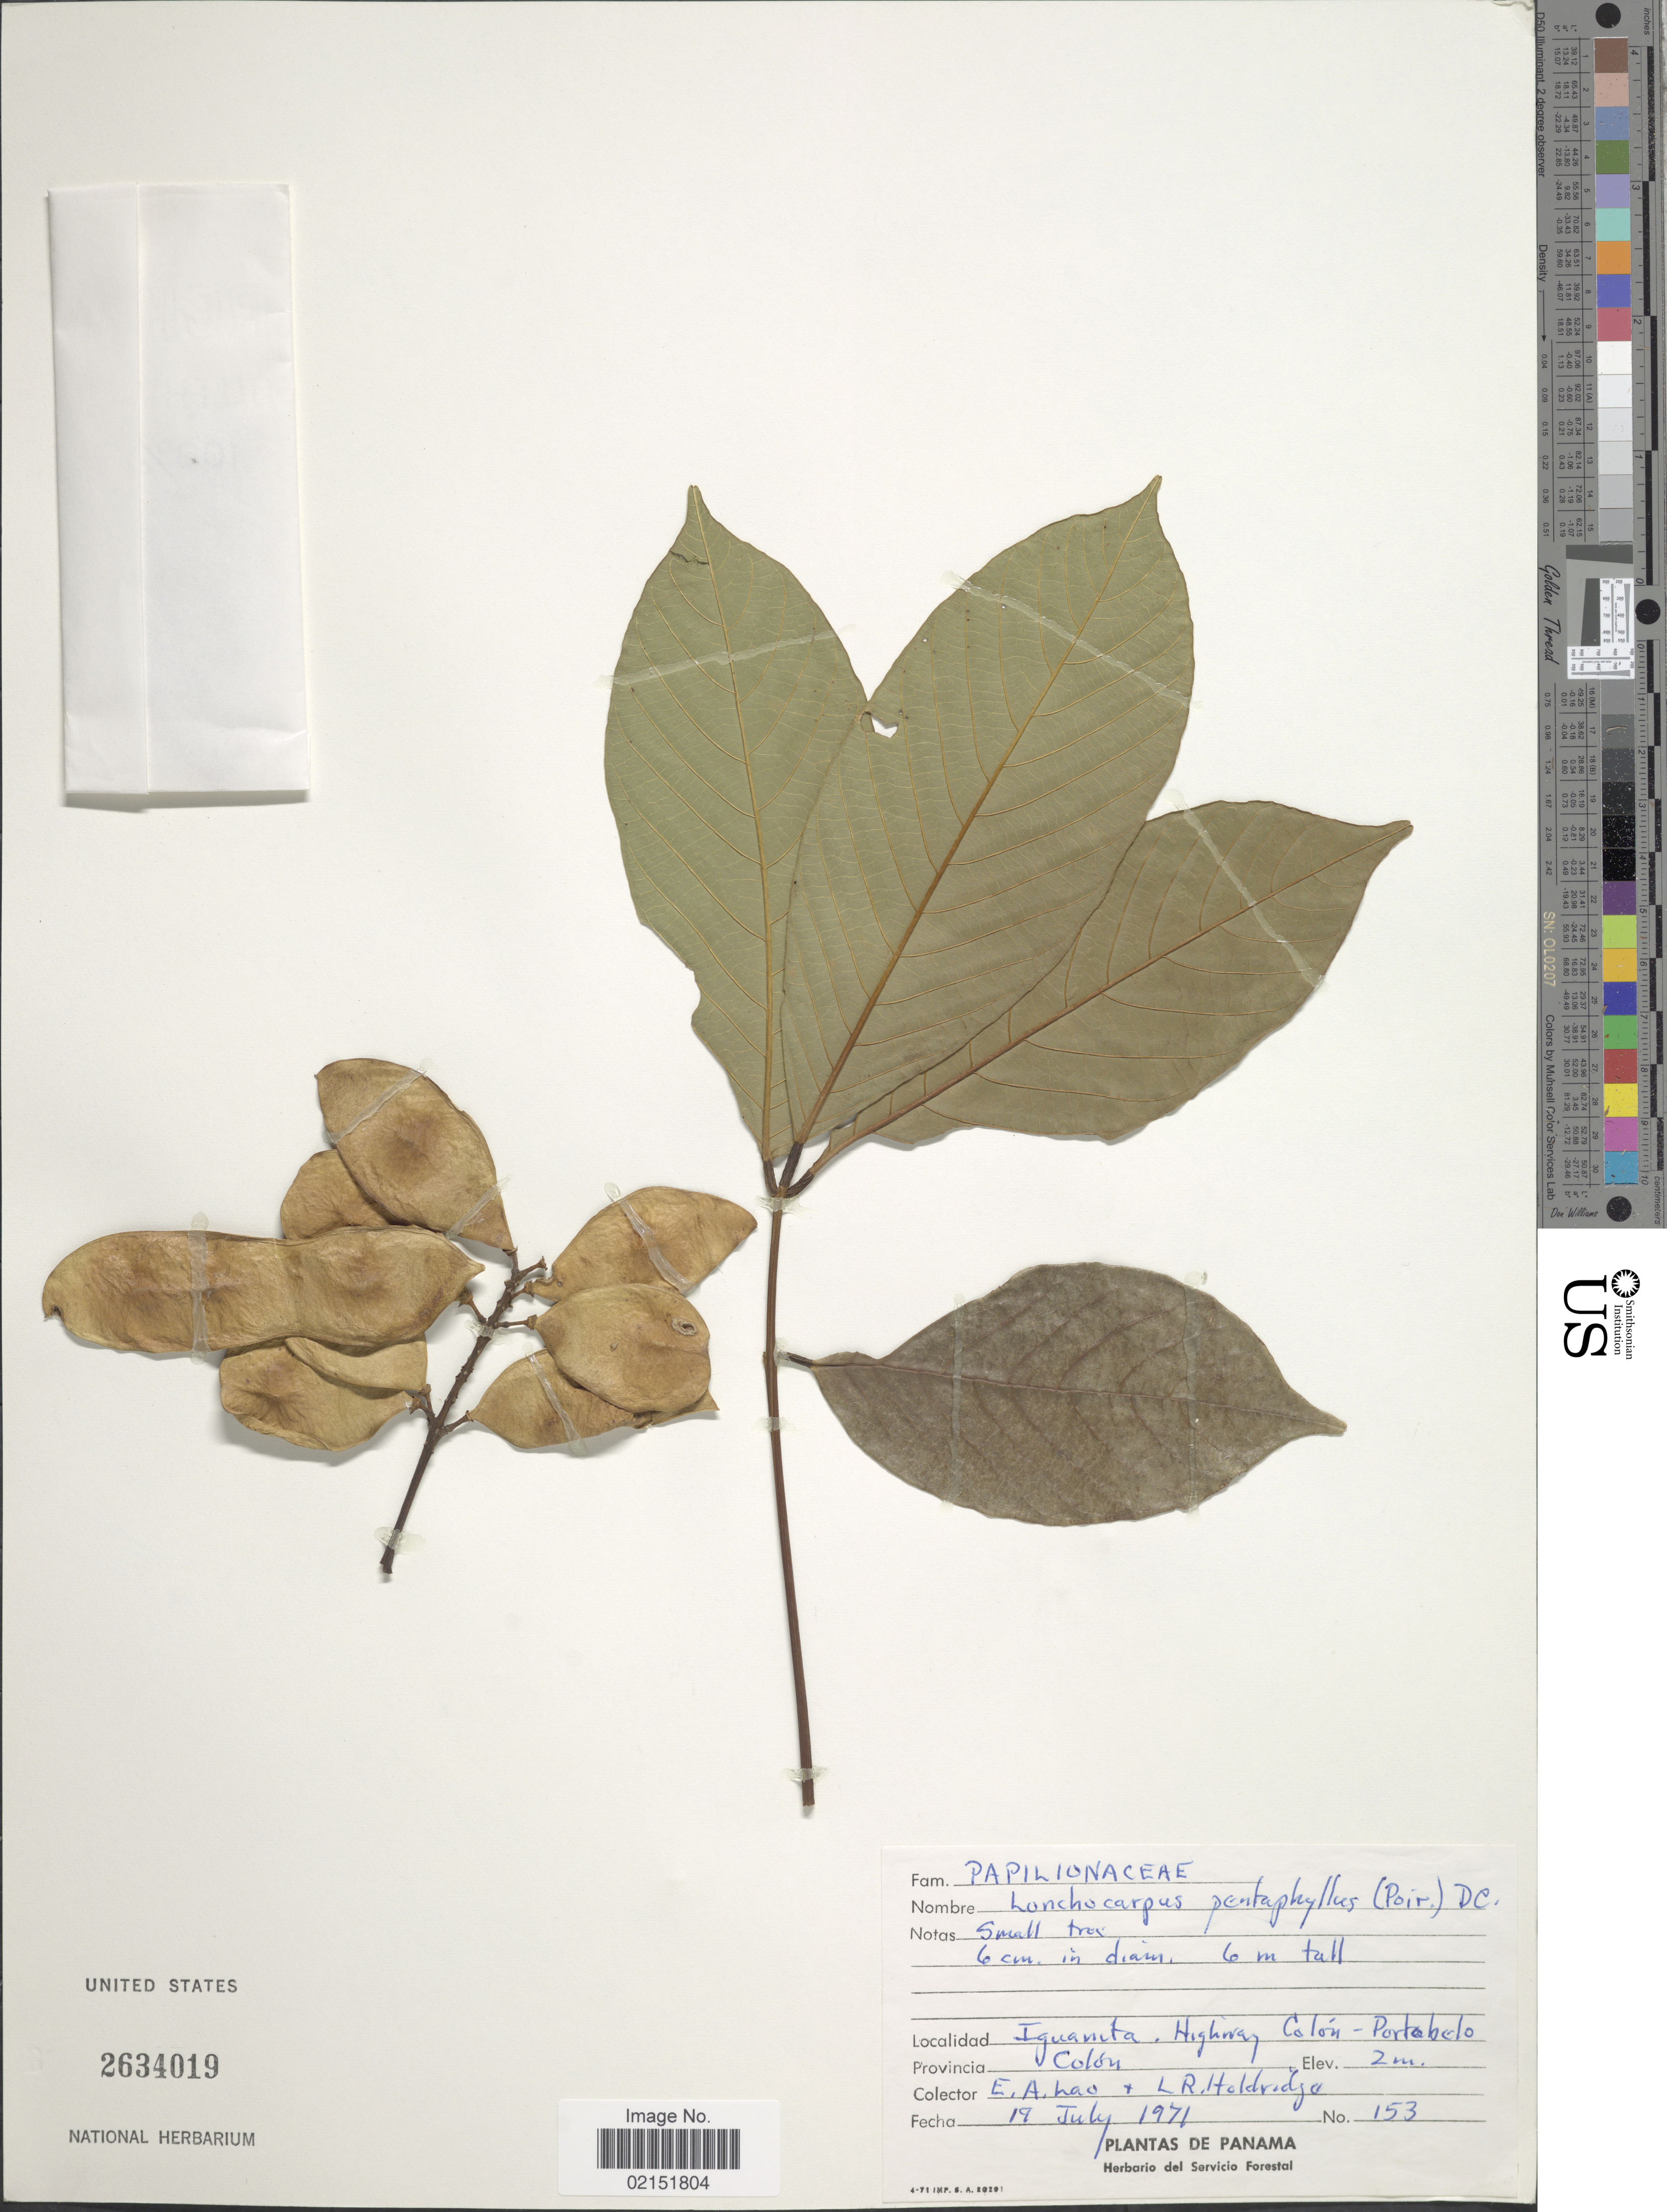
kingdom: Plantae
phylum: Tracheophyta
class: Magnoliopsida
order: Fabales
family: Fabaceae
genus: Lonchocarpus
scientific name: Lonchocarpus pentaphyllus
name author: (Poir.) DC.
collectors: E. Lao & L. Holdridge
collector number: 153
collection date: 1971-07-19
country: Panama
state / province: Colón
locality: Iguanita, Highway Colon, Portabelo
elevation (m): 2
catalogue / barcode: US 2634019